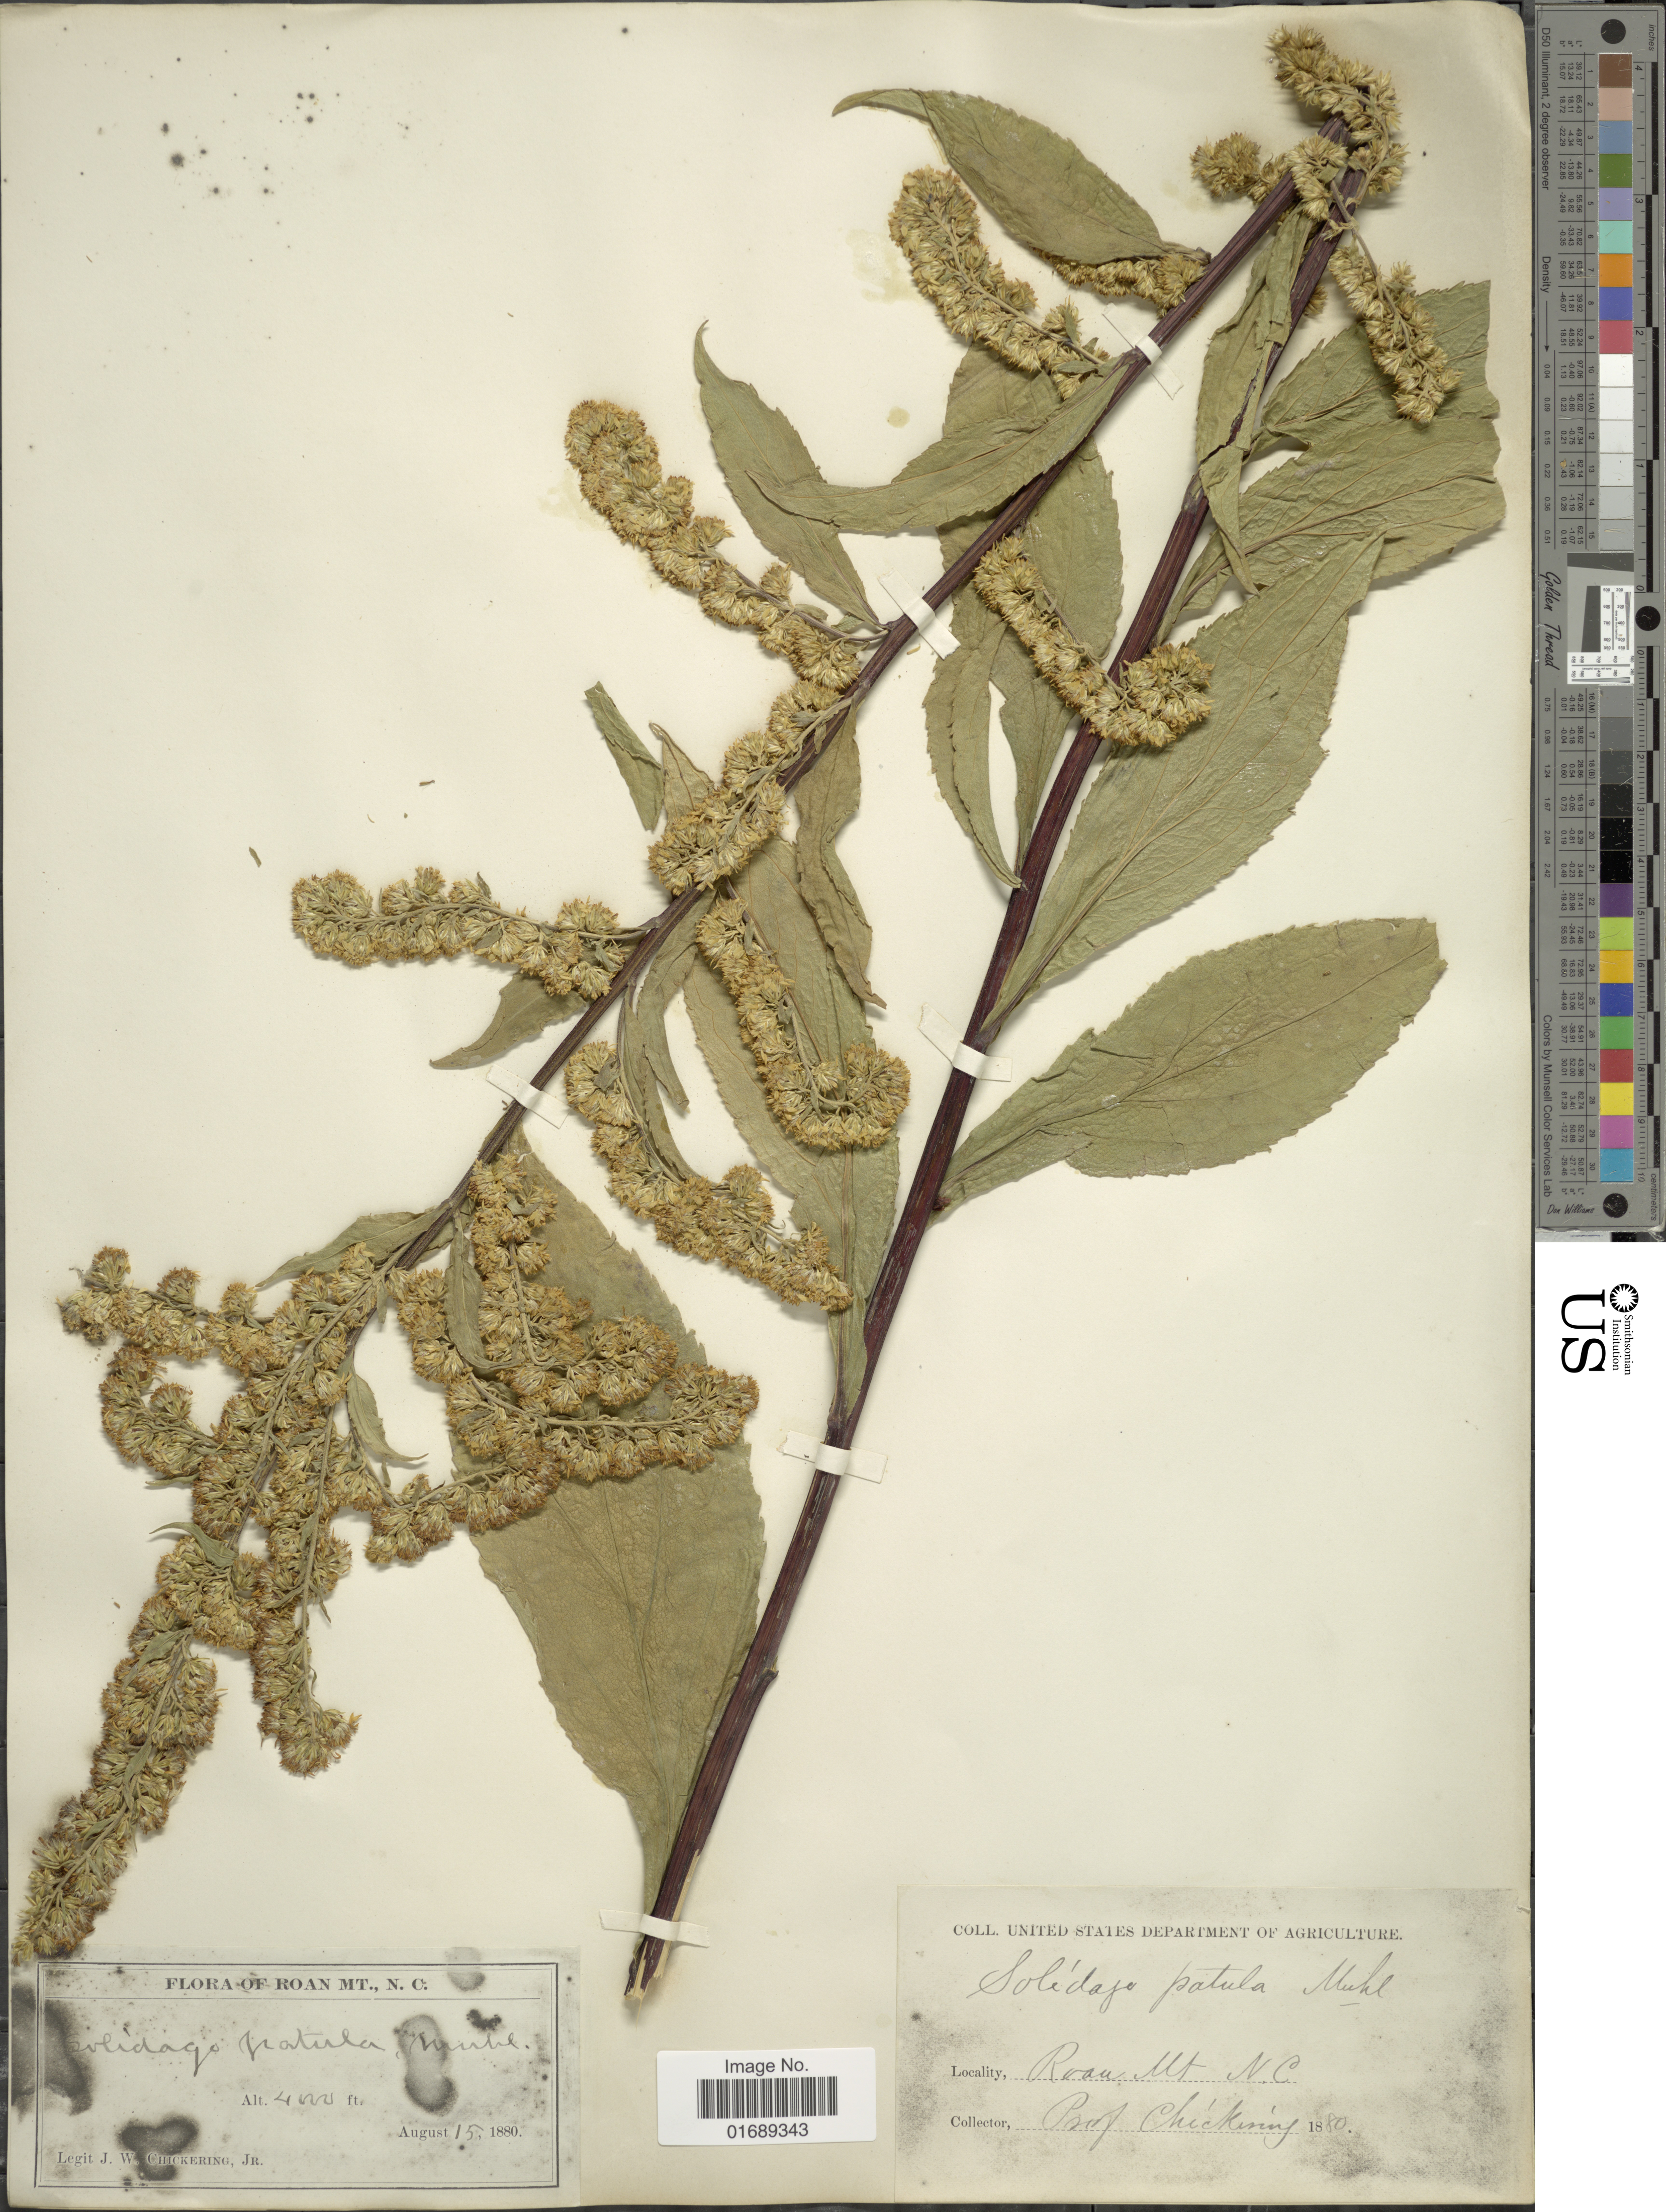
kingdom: Plantae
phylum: Tracheophyta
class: Magnoliopsida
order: Asterales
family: Asteraceae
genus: Solidago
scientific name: Solidago patula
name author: Muhl. ex Willd.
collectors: J. W. Chickering Jr.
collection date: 1880-08-15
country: United States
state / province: North Carolina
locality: Roan Mt.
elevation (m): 1219